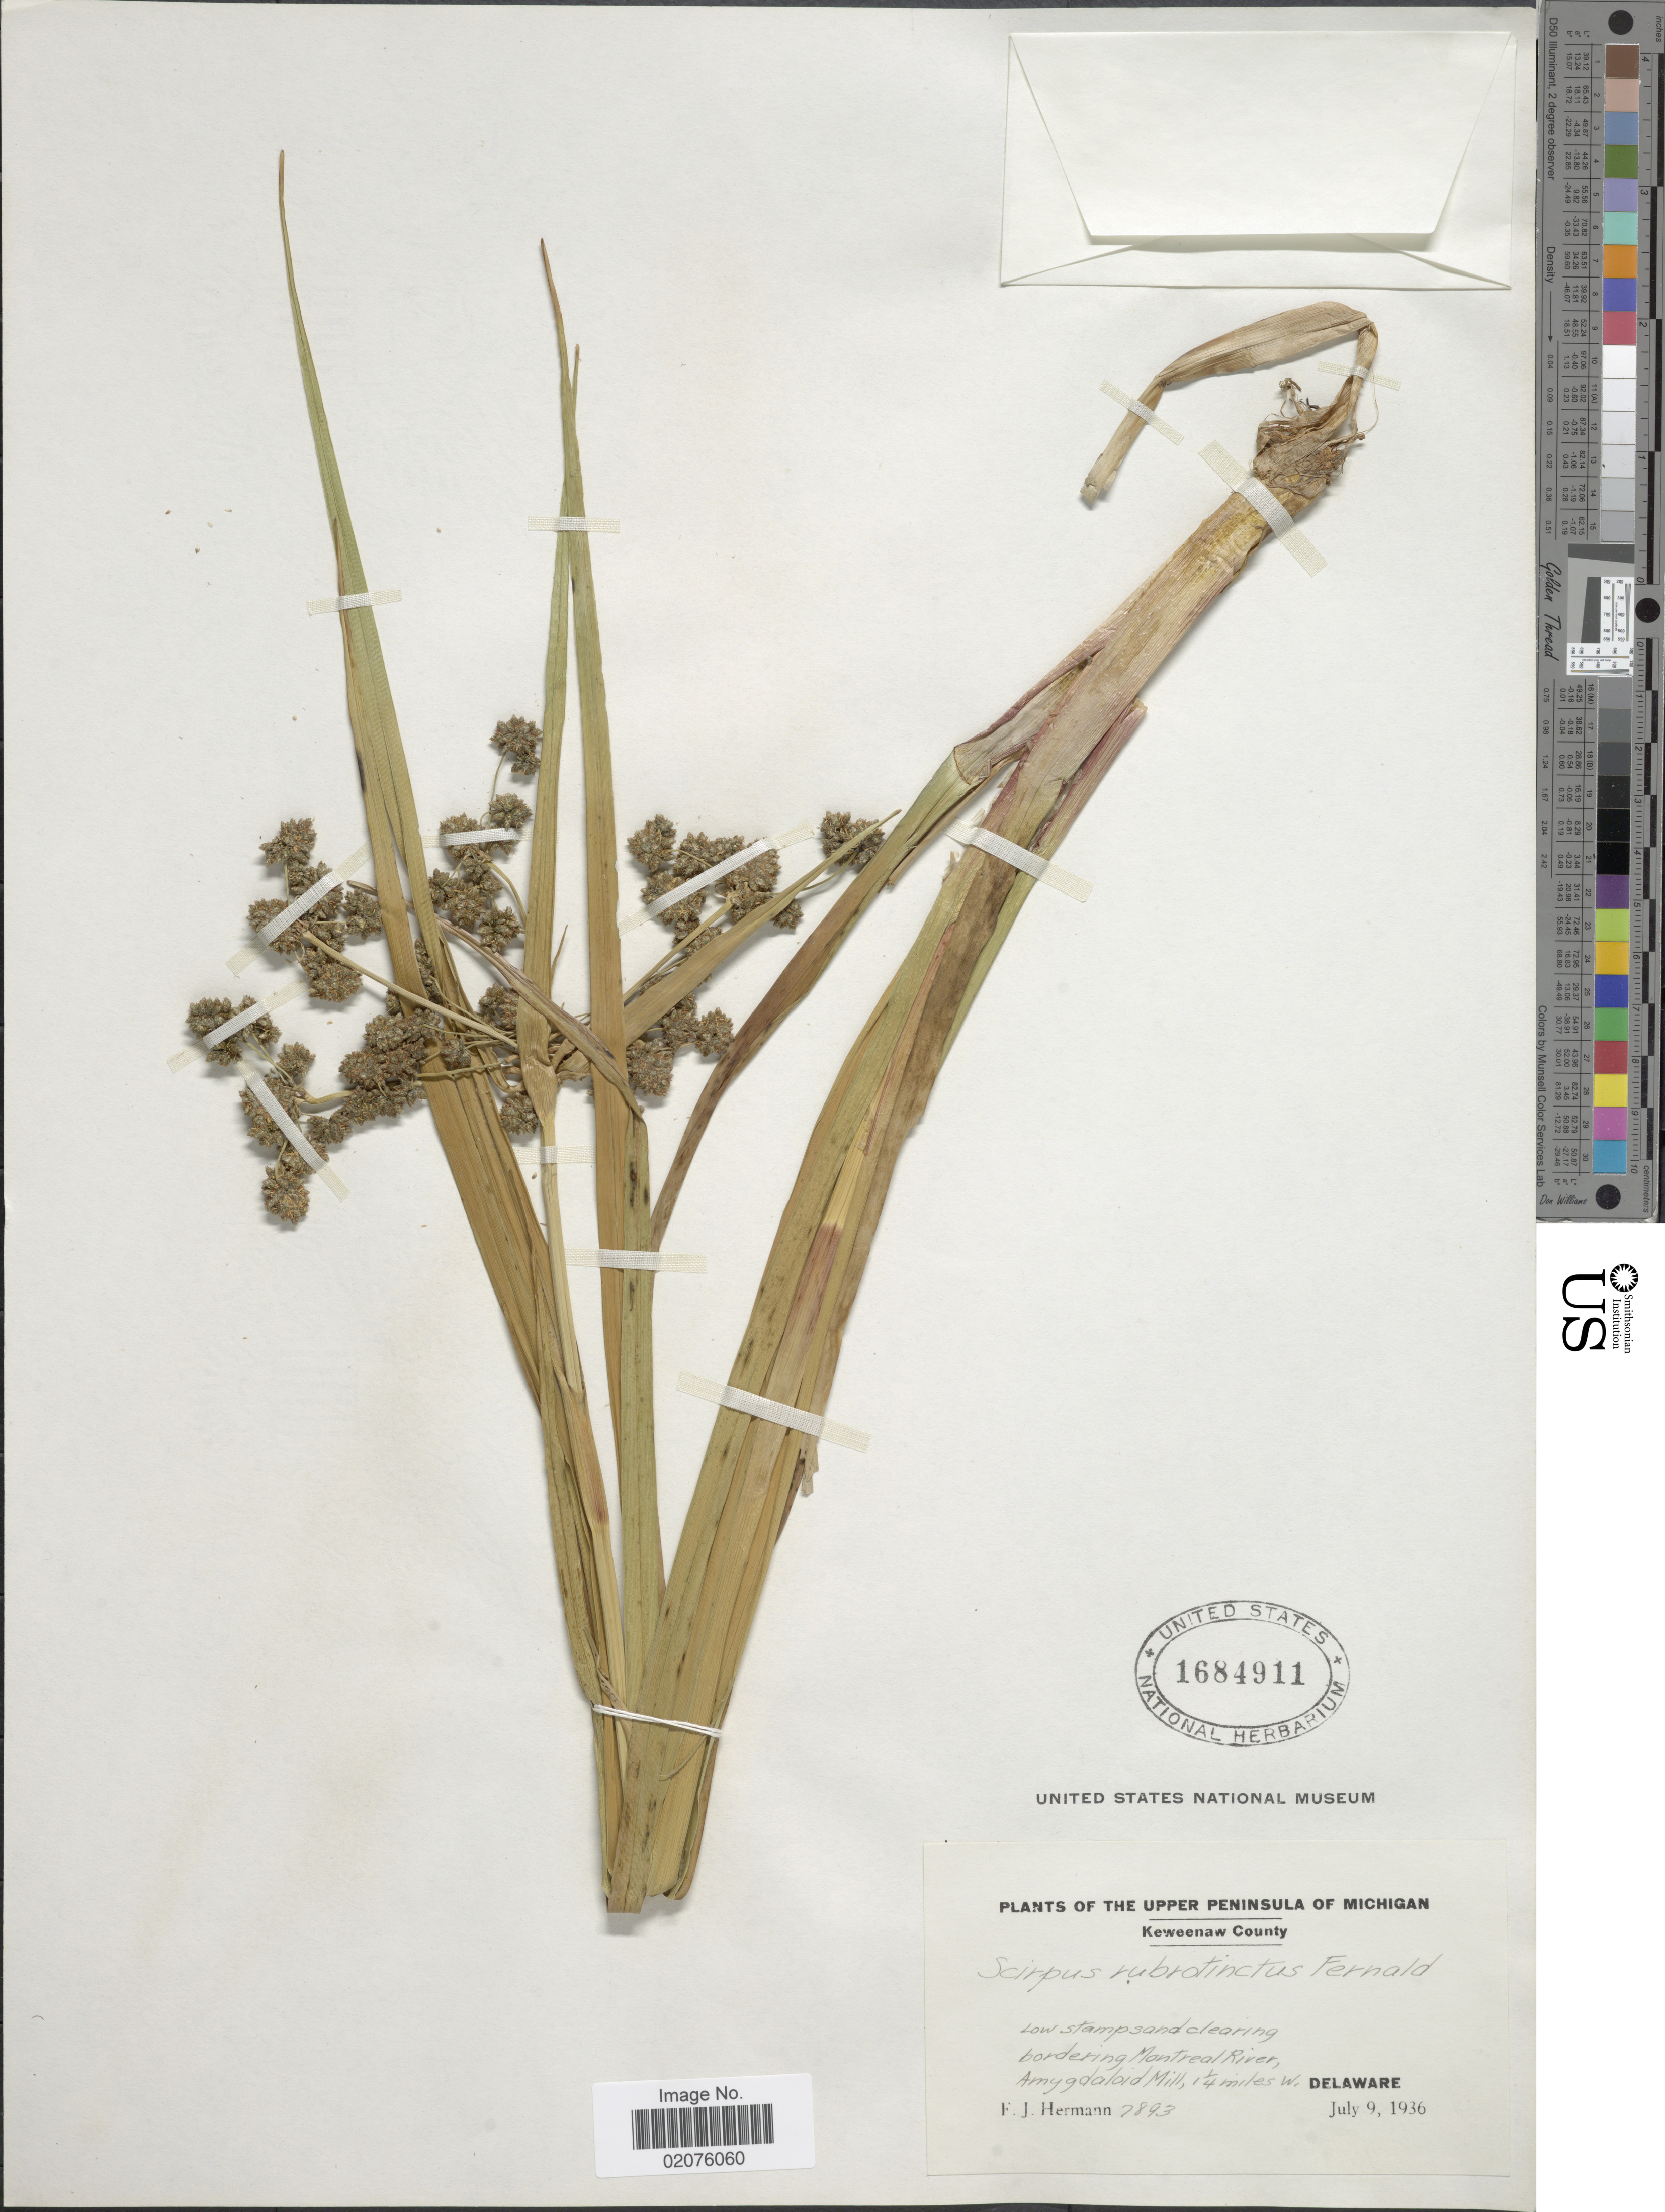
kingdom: Plantae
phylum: Tracheophyta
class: Liliopsida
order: Poales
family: Cyperaceae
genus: Scirpus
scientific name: Scirpus microcarpus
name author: J. Presl & C. Presl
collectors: F. J. Hermann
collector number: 7893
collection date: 1936-07-09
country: United States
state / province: Delaware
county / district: Keweenaw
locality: Upper Peninsula of Michigan. Bordering Montreal River Amygdalord Mill, 1 1/4 miles W. Delaware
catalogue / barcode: US 1684911